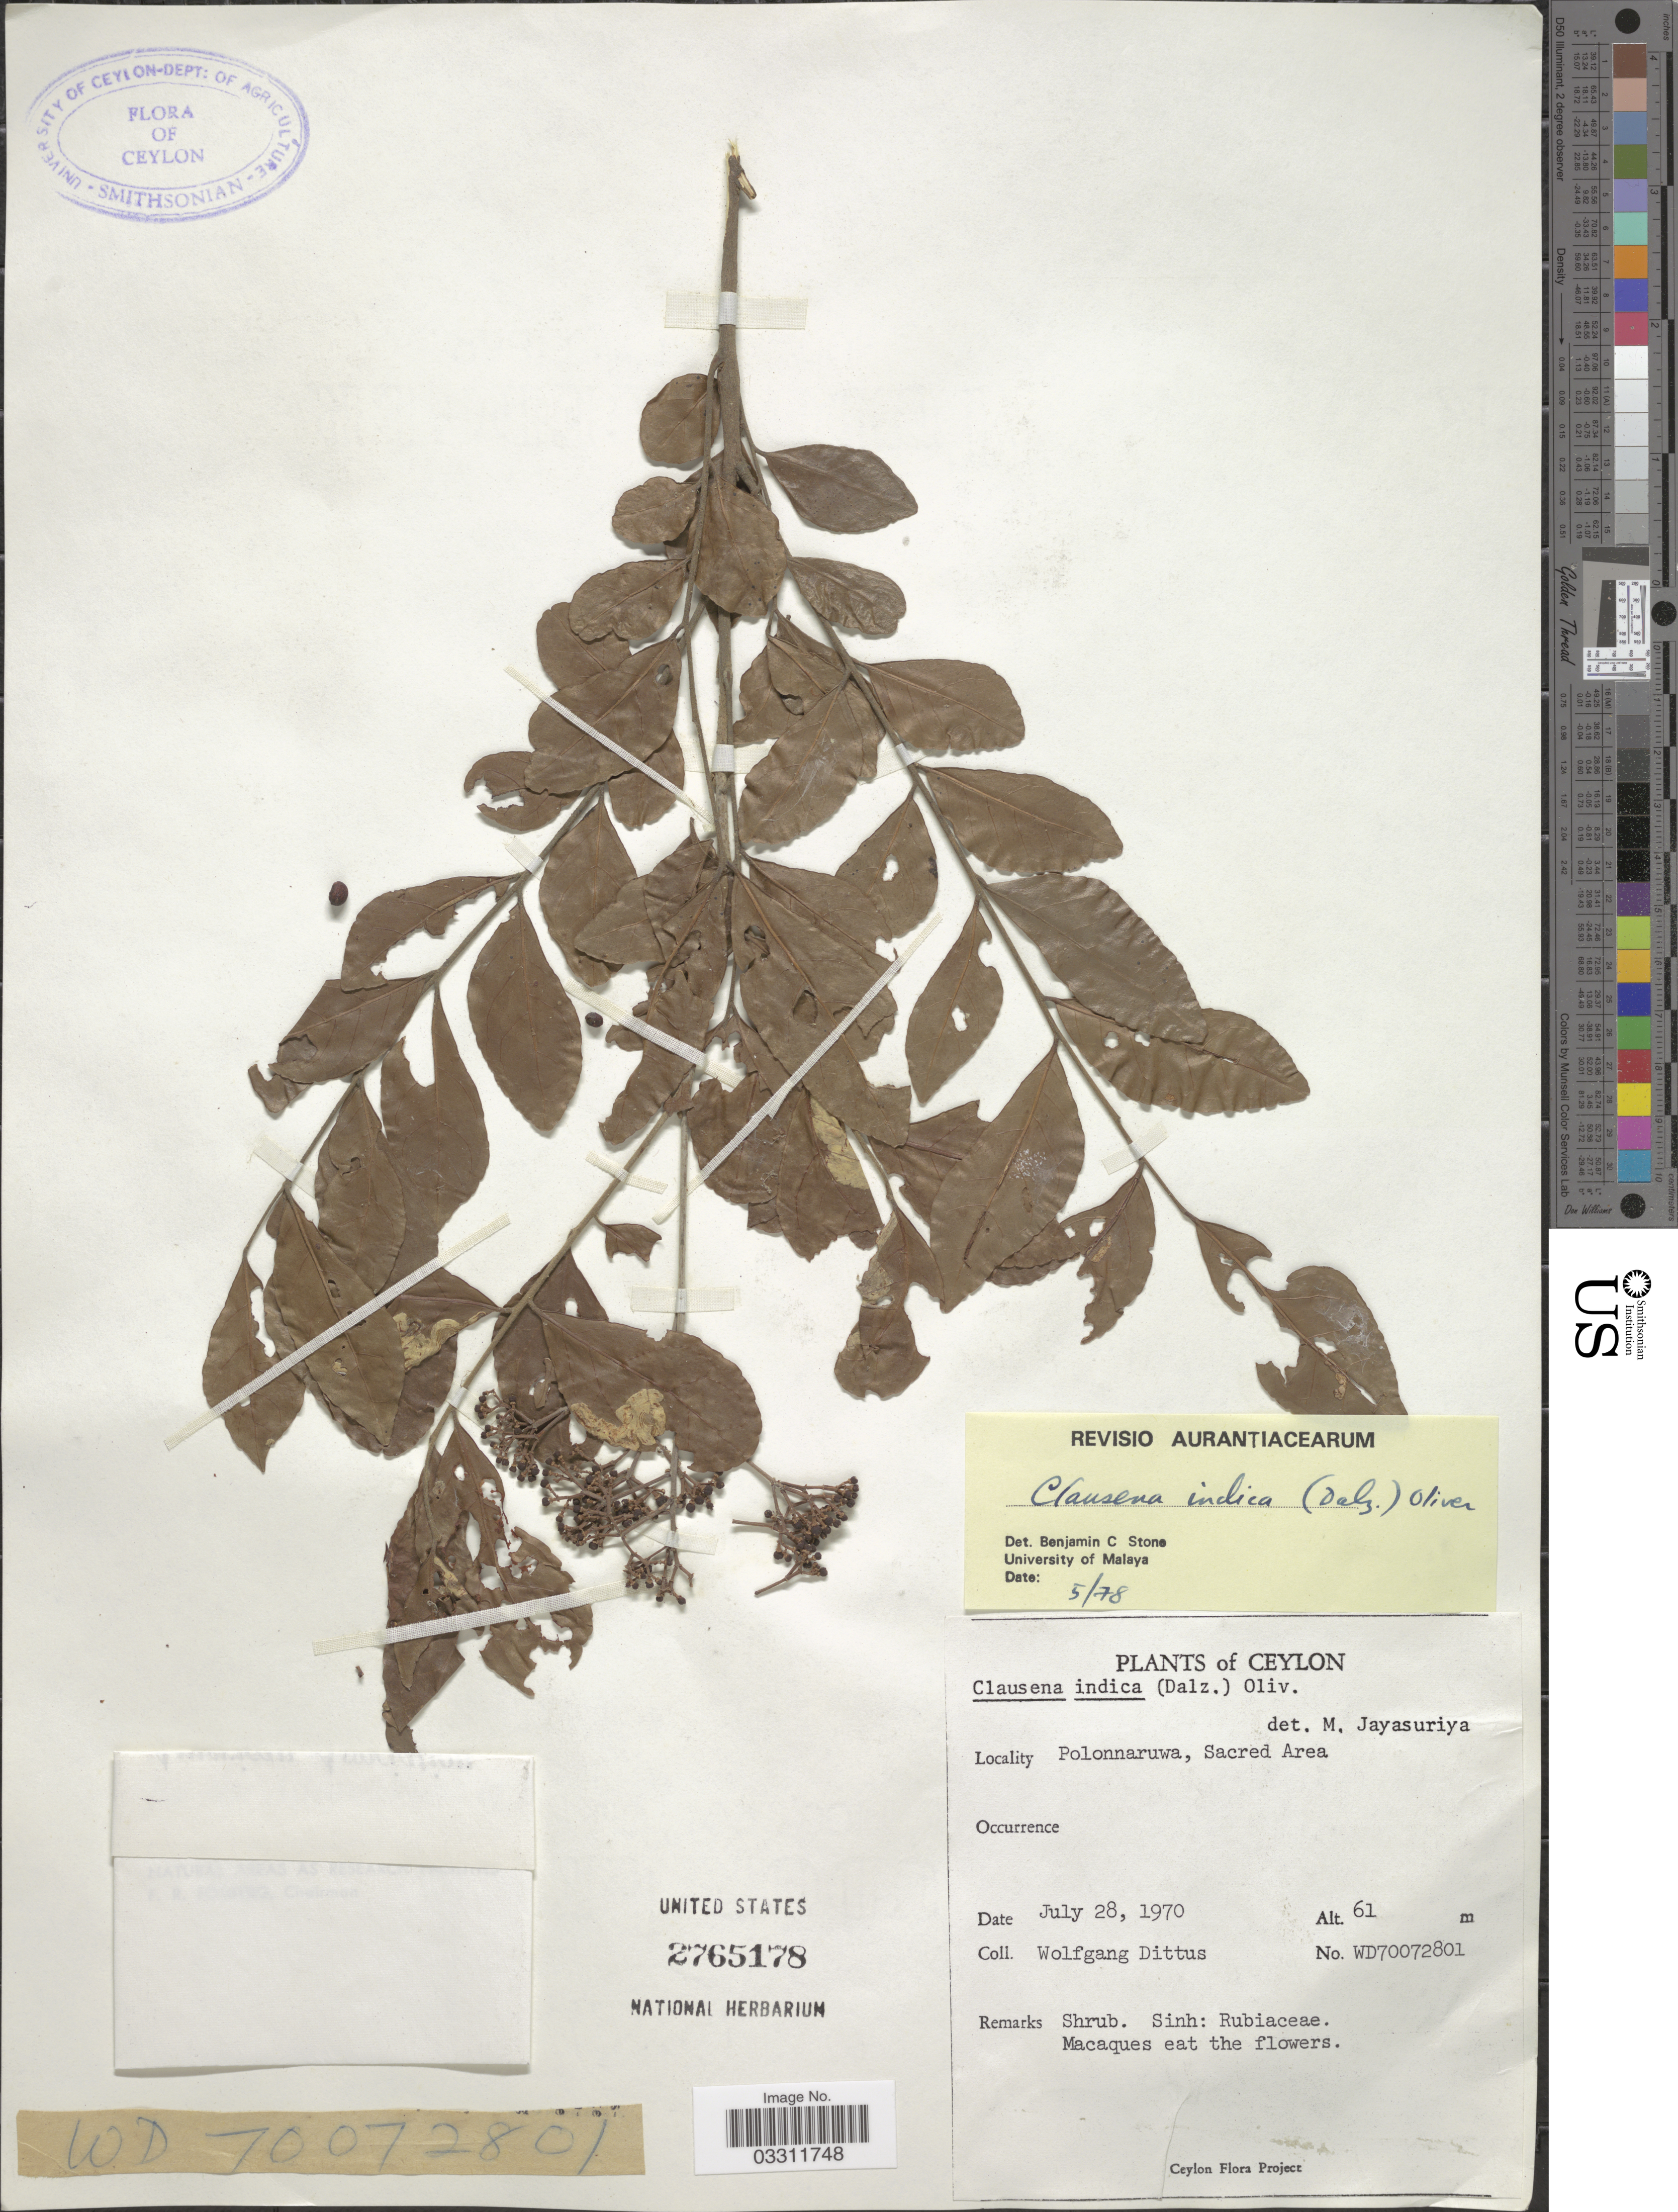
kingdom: Plantae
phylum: Tracheophyta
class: Magnoliopsida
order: Sapindales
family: Rutaceae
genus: Clausena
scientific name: Clausena indica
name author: (Dalzell) Oliv.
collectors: W. Dittus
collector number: WD70072801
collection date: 1970-07-28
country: Sri Lanka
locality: Ceylon. Polonnaruwa, Sacred Area.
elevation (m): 61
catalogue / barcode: US 2765178